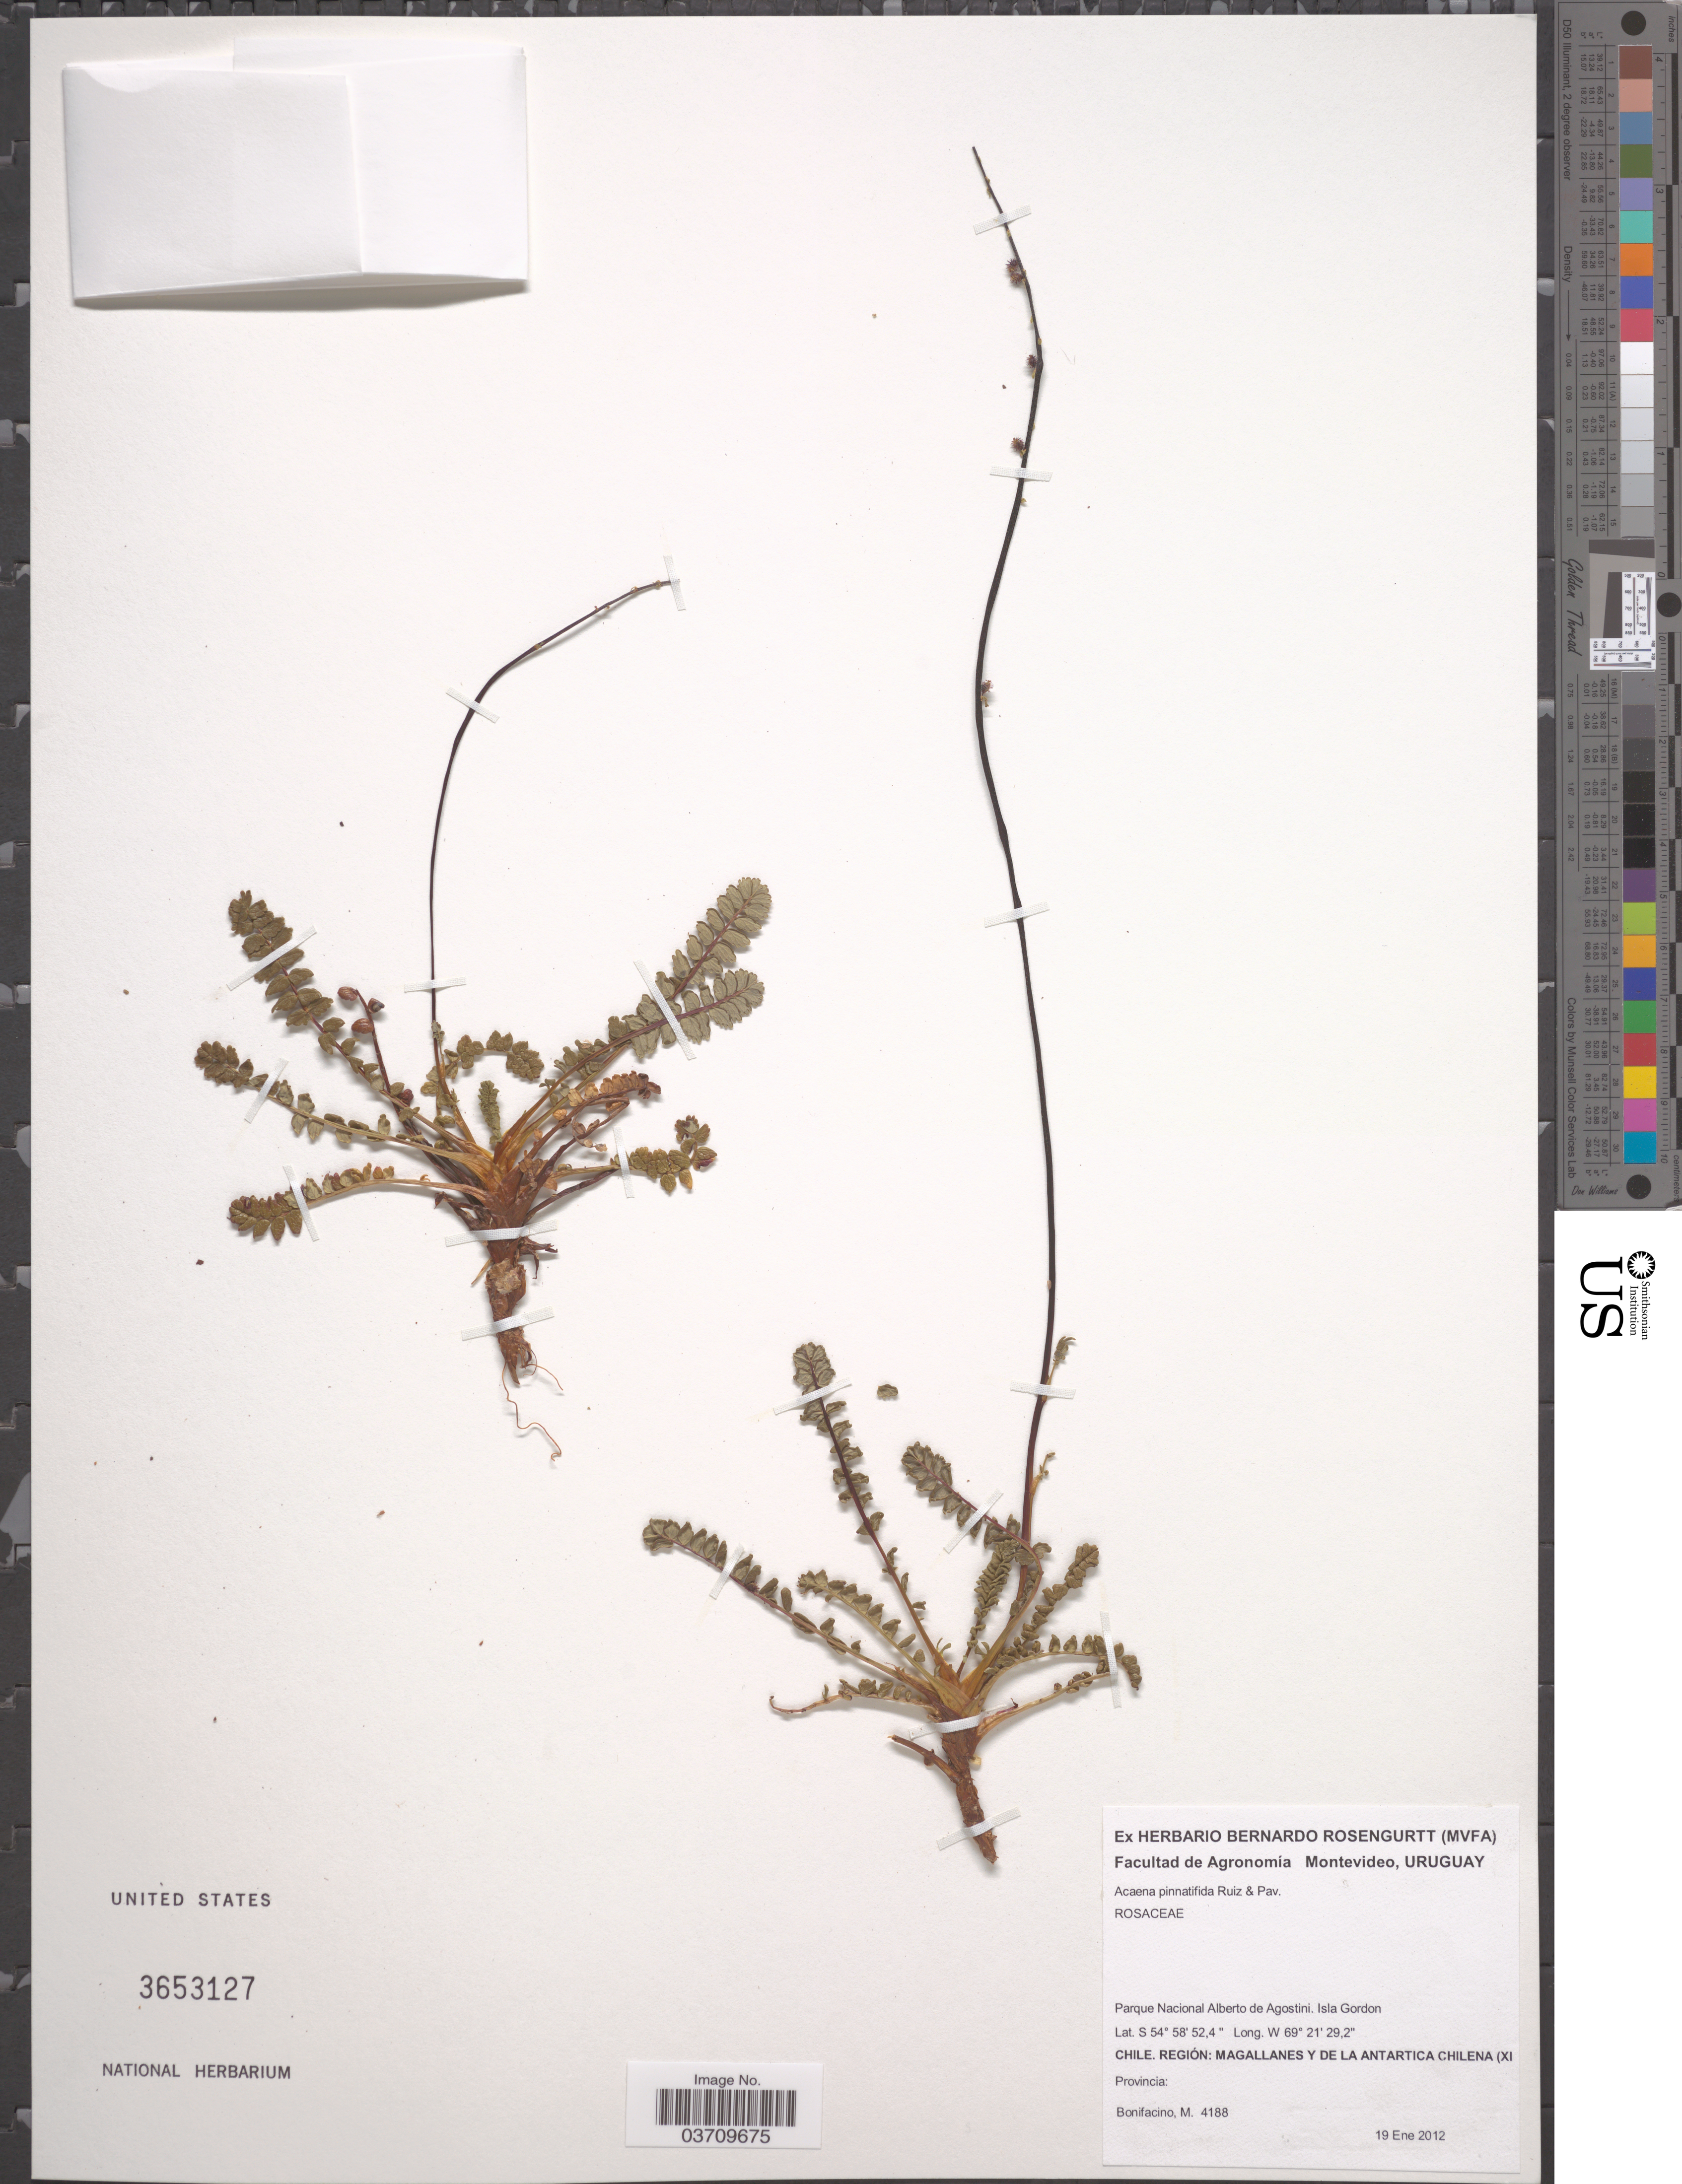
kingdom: Plantae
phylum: Tracheophyta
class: Magnoliopsida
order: Rosales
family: Rosaceae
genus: Acaena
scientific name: Acaena pinnatifida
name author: Ruiz & Pav.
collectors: M. Bonifacino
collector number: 4188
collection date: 2012-01-19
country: Chile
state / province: Magallanes y de la Antártica Chilena (XII)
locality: Parque Nacional Alberto de Agostini. Isla Gordon. Región: Magallanes y de la Antartica Chilena (XI.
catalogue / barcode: US 3653127